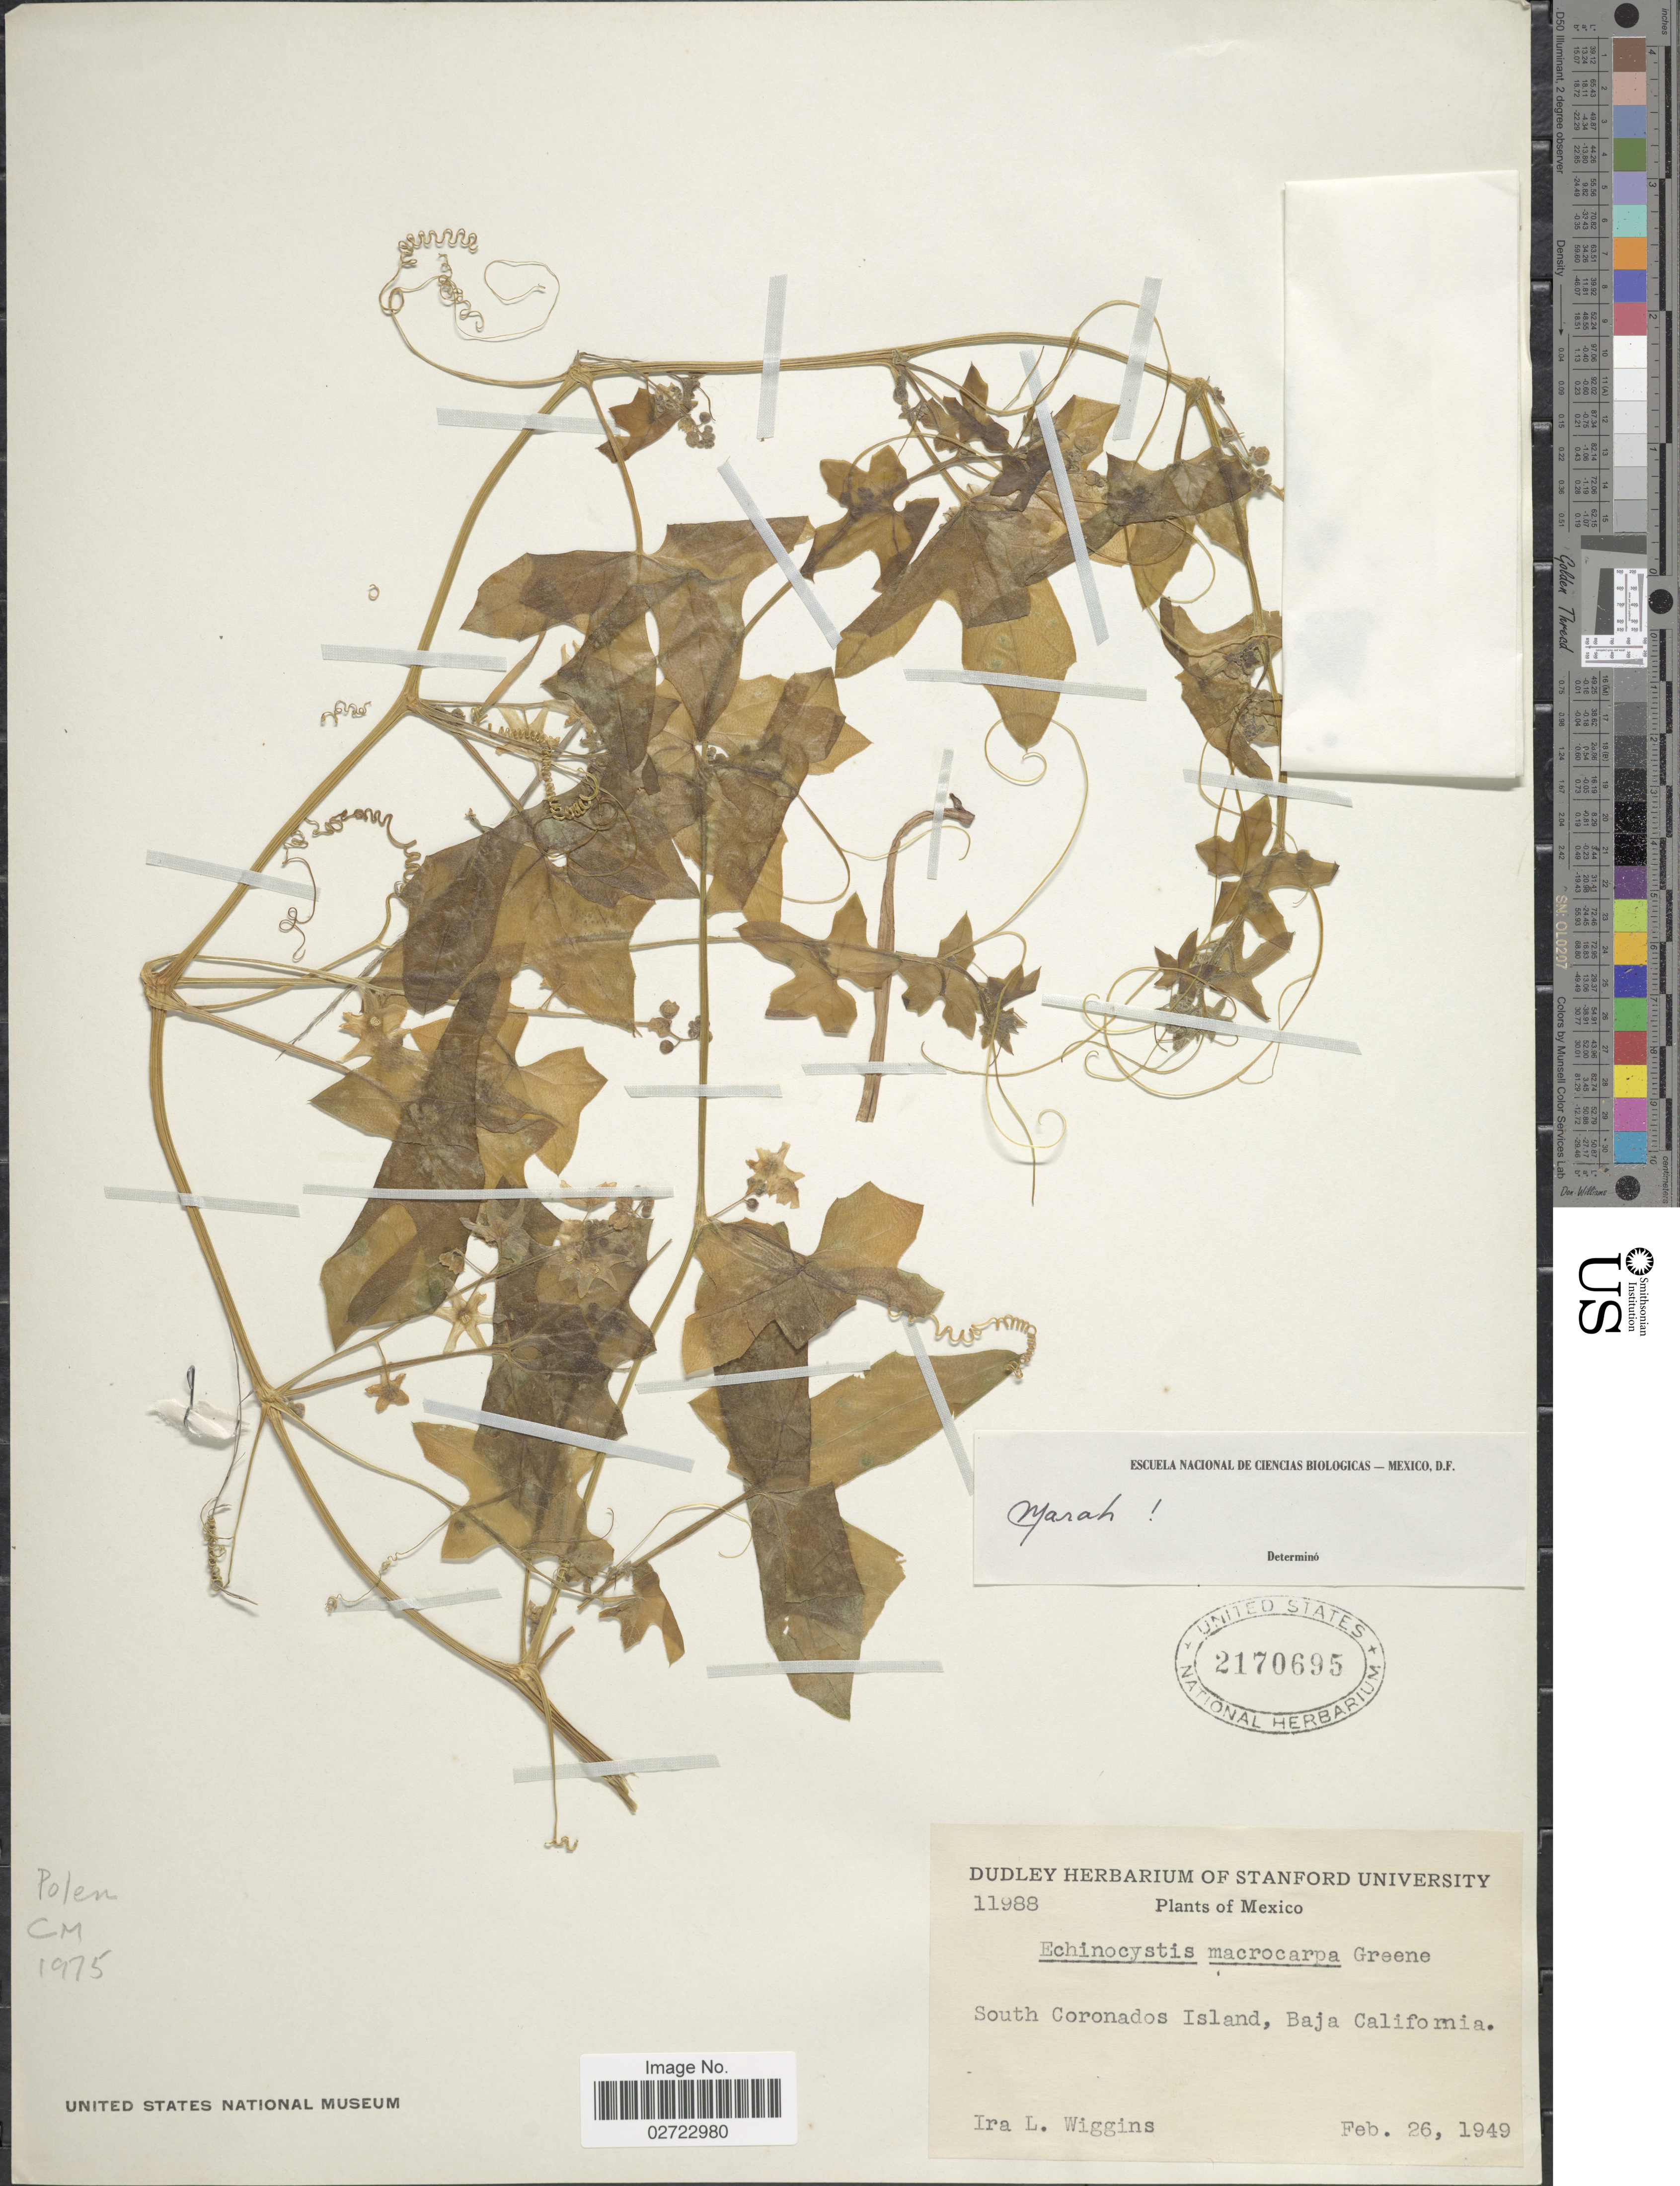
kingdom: Plantae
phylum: Tracheophyta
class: Magnoliopsida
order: Cucurbitales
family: Cucurbitaceae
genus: Marah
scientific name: Marah macrocarpa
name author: (Greene) Greene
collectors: I. L. Wiggins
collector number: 11988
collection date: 1949-02-26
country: Mexico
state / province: Baja California Norte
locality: South Coronados Island.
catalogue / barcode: US 2170695